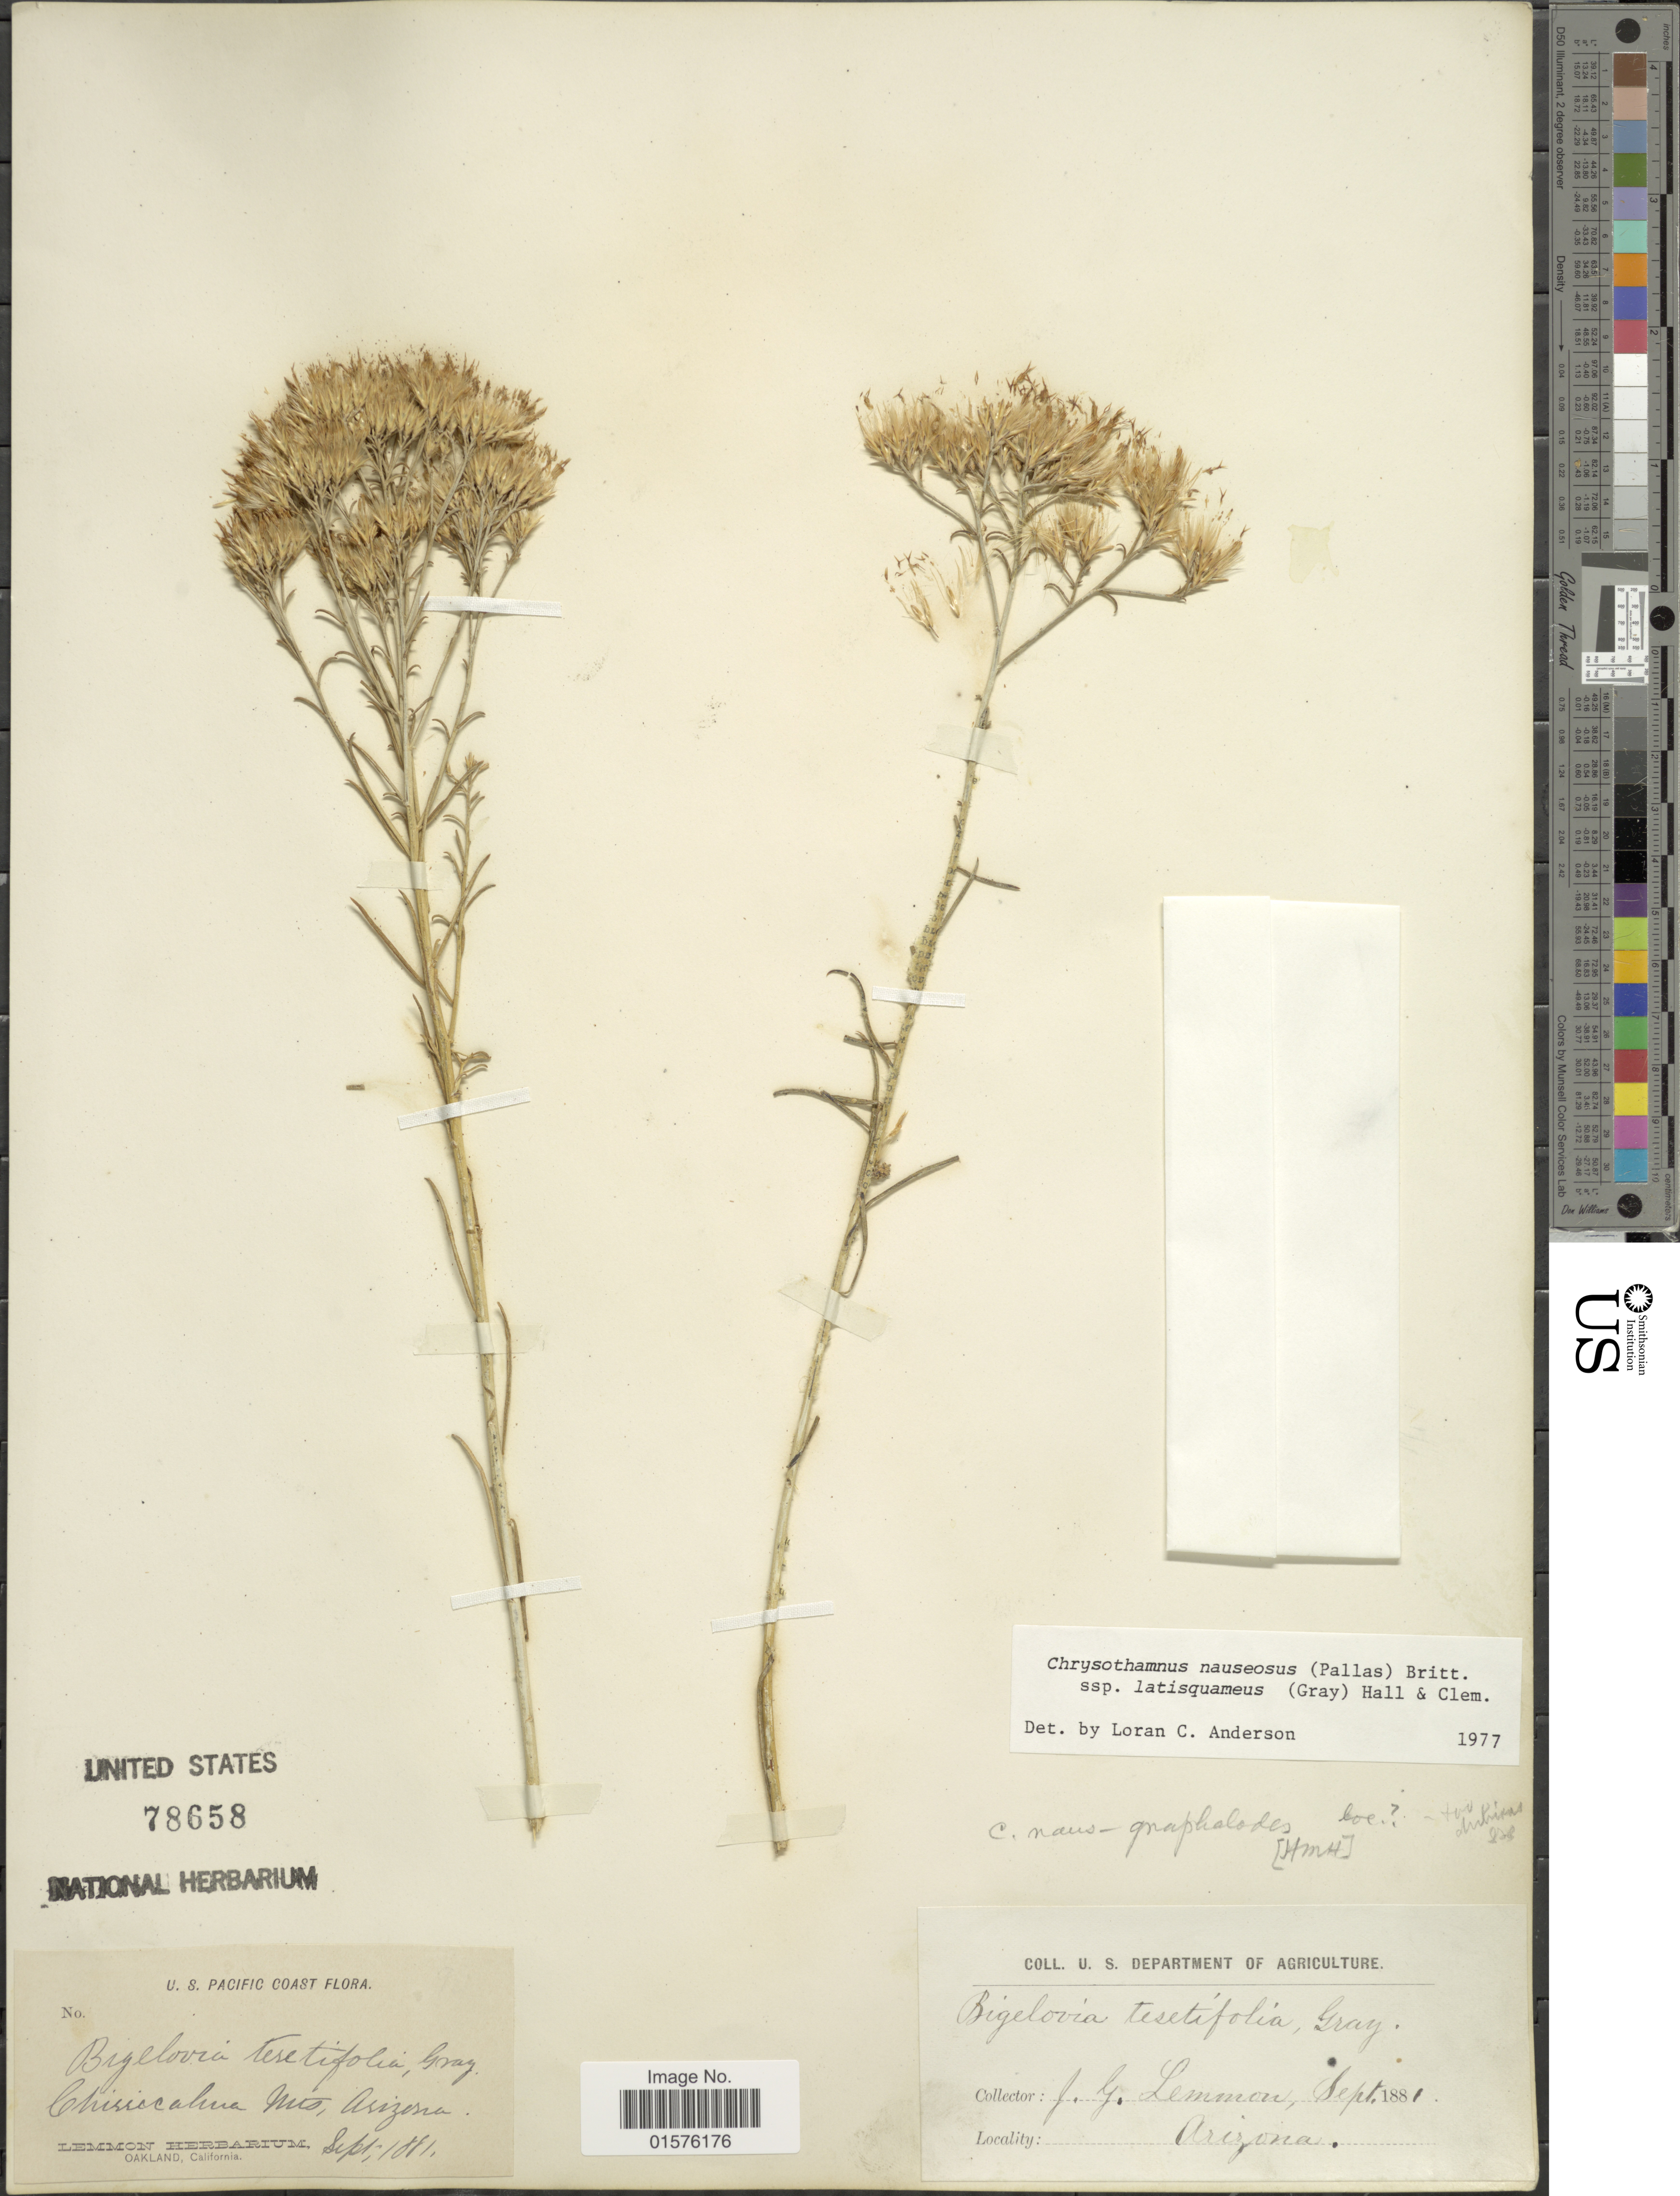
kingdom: Plantae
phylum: Tracheophyta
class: Magnoliopsida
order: Asterales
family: Asteraceae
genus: Ericameria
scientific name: Ericameria nauseosa var. latisquamea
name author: (A. Gray) G.L. Nesom & G.I. Baird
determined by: Urbatsch, Lowell E., Curator (LSU), Louisiana State University (UNITED STATES)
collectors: J. Lemmon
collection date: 1881-09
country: United States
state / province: Arizona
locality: U.S. Pacific Coast, Chiricahua Mts.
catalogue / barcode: US 78658